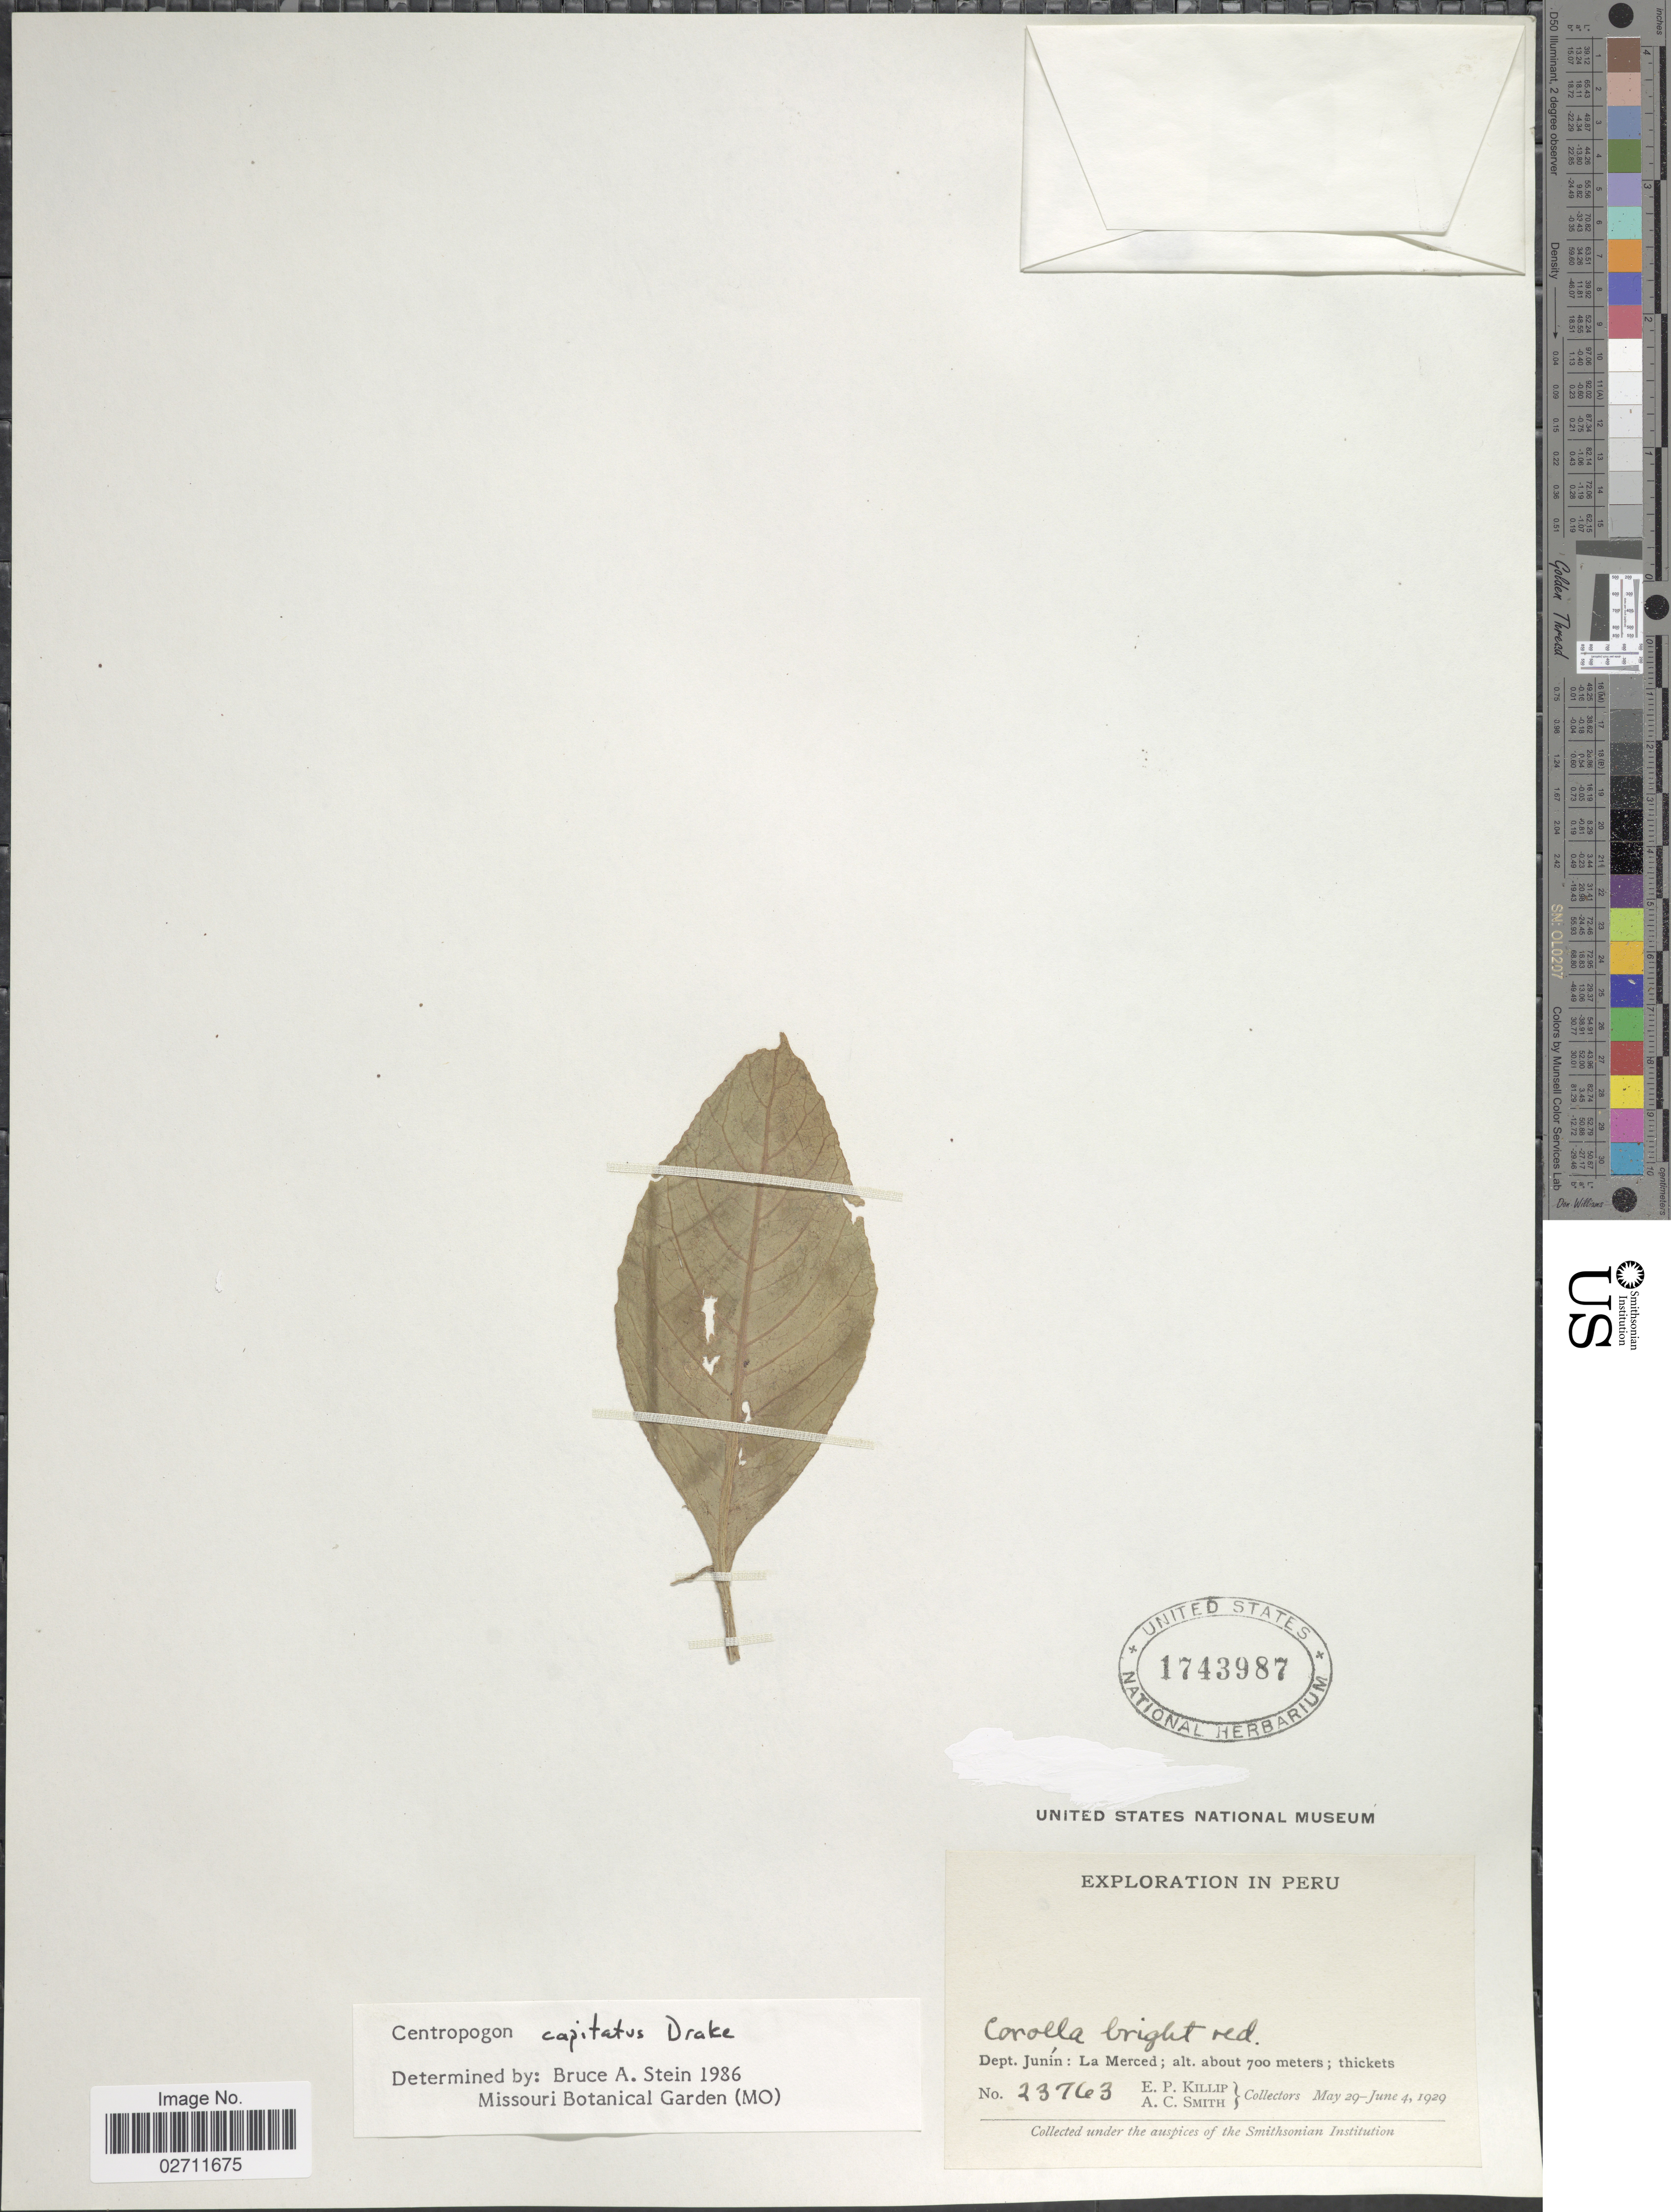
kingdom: Plantae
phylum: Tracheophyta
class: Magnoliopsida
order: Asterales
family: Campanulaceae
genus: Centropogon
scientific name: Centropogon capitatus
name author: Drake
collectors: E. P. Killip & A. C. Smith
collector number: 23763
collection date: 1929-05-29/1929-06-04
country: Peru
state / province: Junín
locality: La Merced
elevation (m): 700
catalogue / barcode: US 1743987